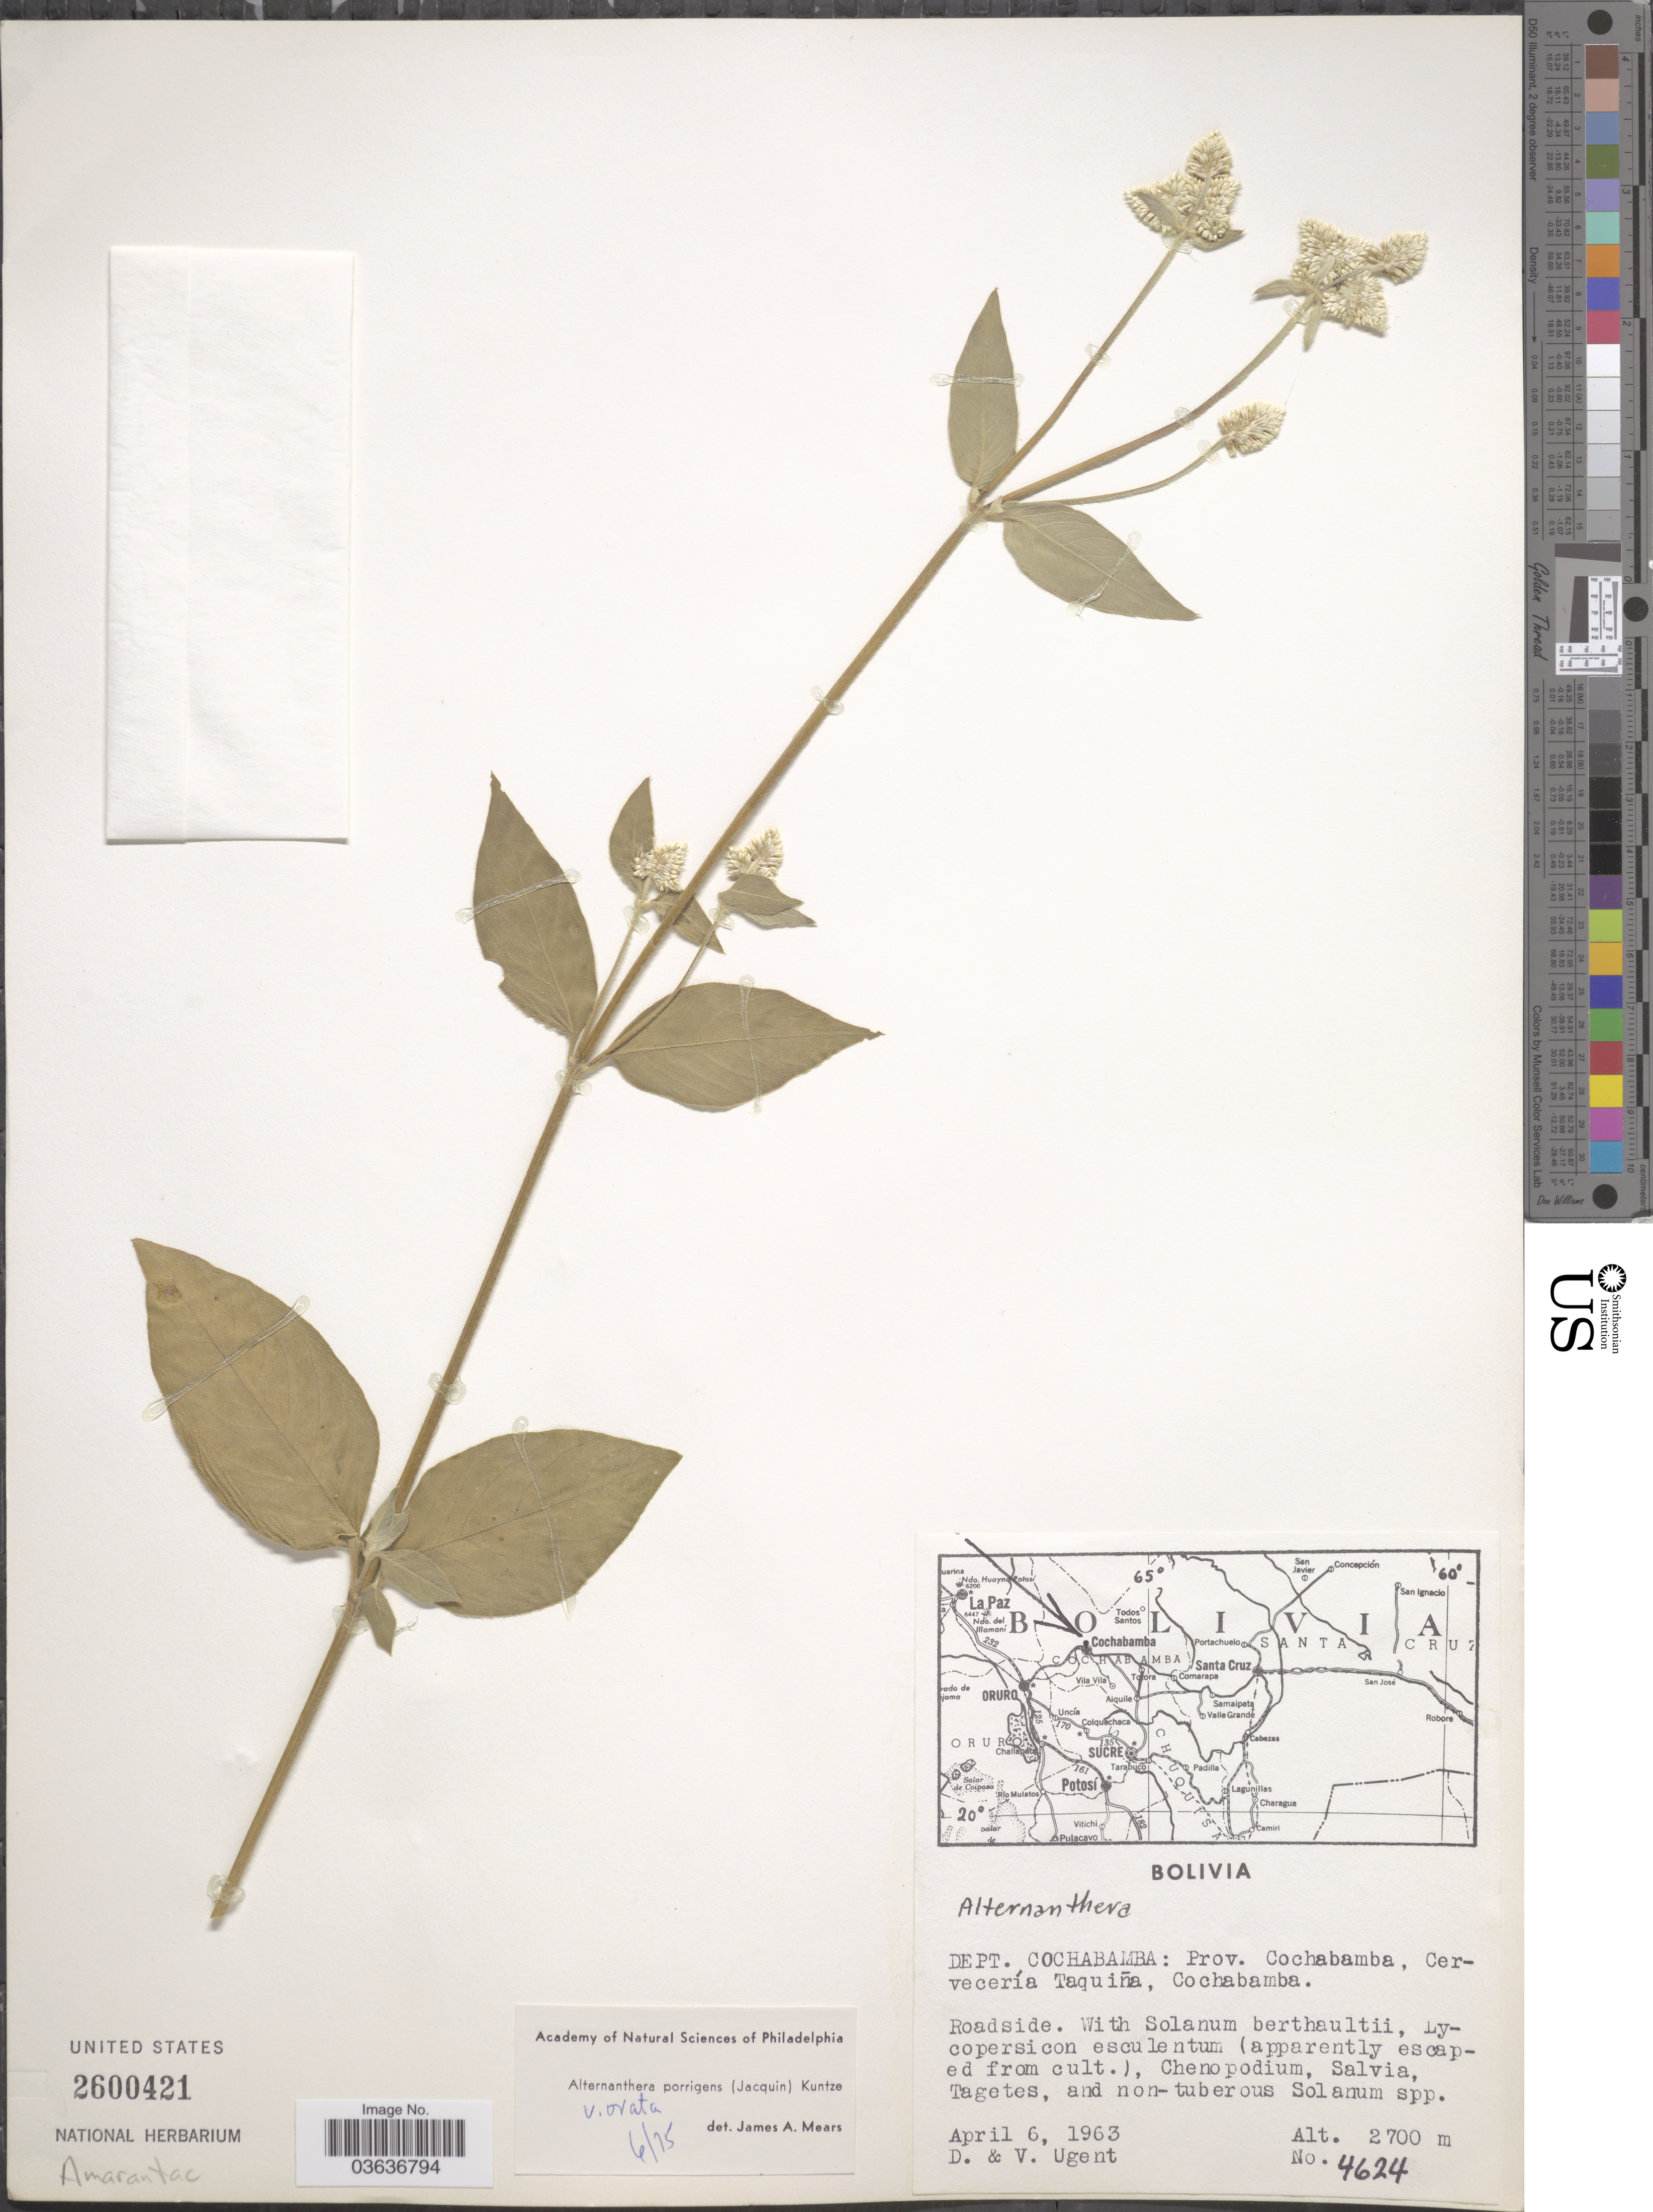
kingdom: Plantae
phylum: Tracheophyta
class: Magnoliopsida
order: Caryophyllales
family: Amaranthaceae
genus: Alternanthera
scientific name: Alternanthera porrigens var. ovata Mears var. nov. ined.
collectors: D. Ugent & V. Ugent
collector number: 4624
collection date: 1963-04-06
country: Bolivia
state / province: Cochabamba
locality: Dept. Cochabamba: Prov. Cochabamba, Cervecería Taquiña, Cochabamba.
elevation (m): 2700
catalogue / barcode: US 2600421